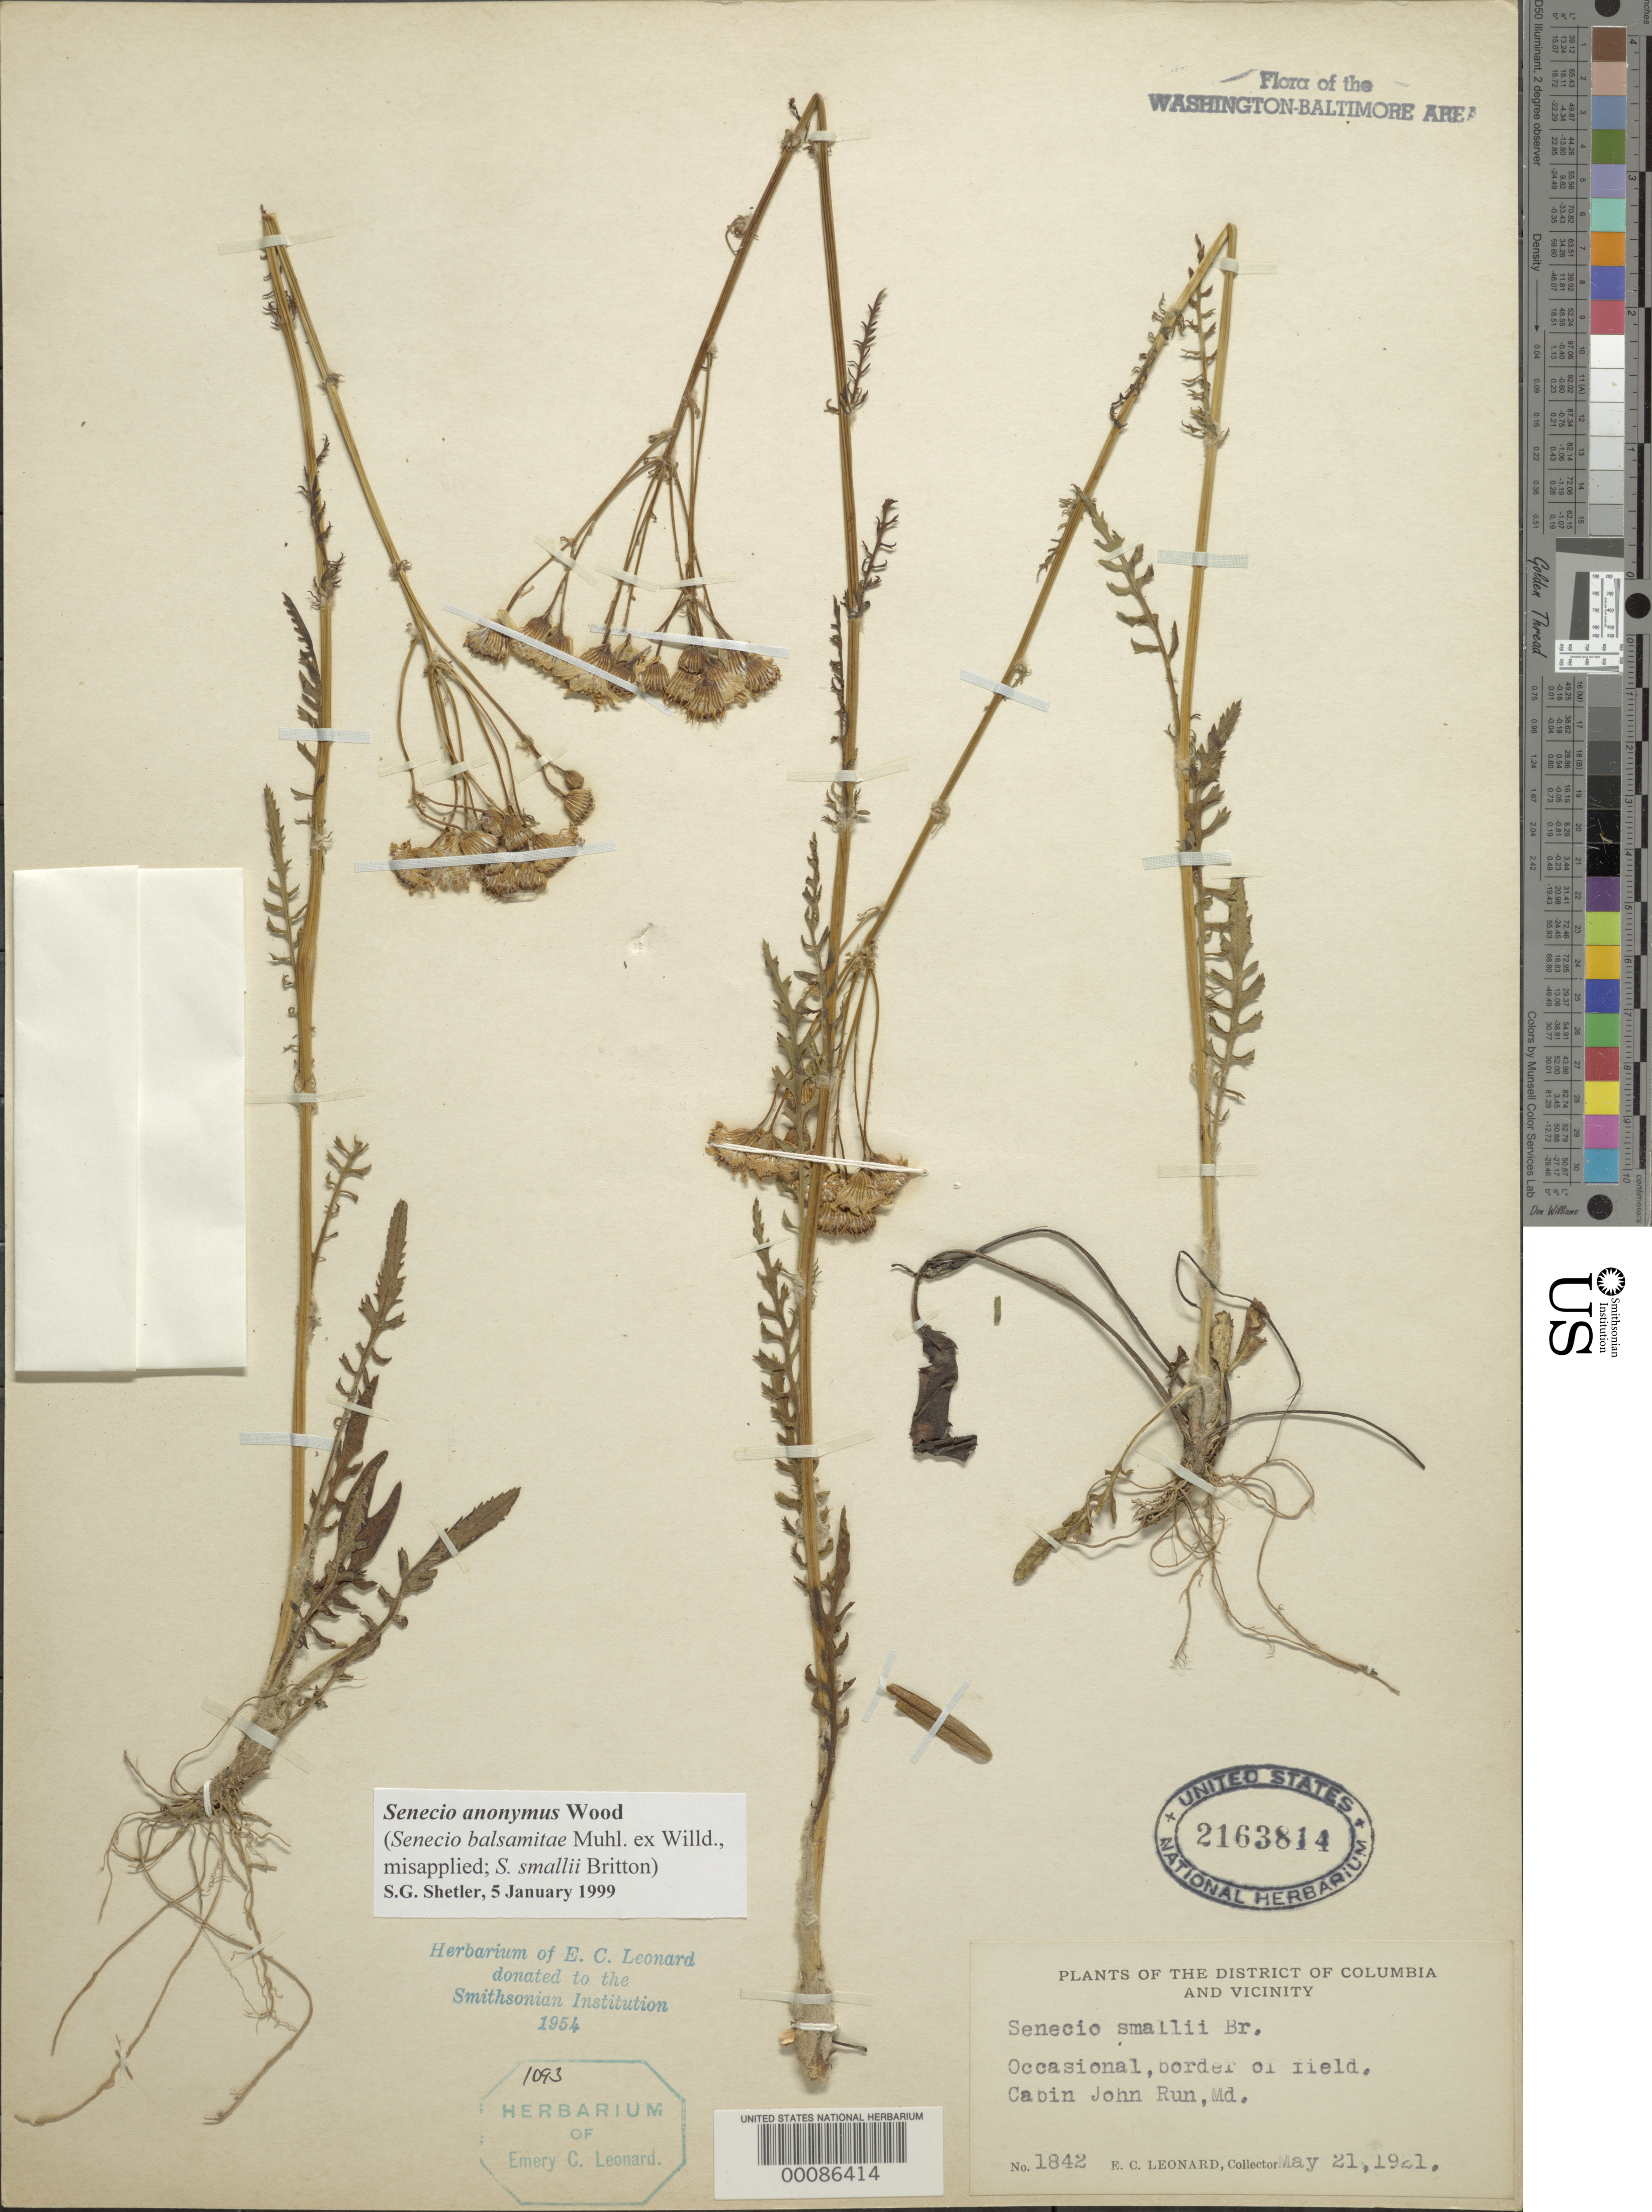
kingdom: Plantae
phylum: Tracheophyta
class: Magnoliopsida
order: Asterales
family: Asteraceae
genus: Packera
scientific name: Packera anonyma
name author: (Alph. Wood) W.A. Weber & Á. Löve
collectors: E. C. Leonard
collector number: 1842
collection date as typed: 21 May 1921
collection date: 1921-05-21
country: United States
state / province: Maryland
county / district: Montgomery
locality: Cabin John Run C. & O. Canal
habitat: Border of field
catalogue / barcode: US 2163814